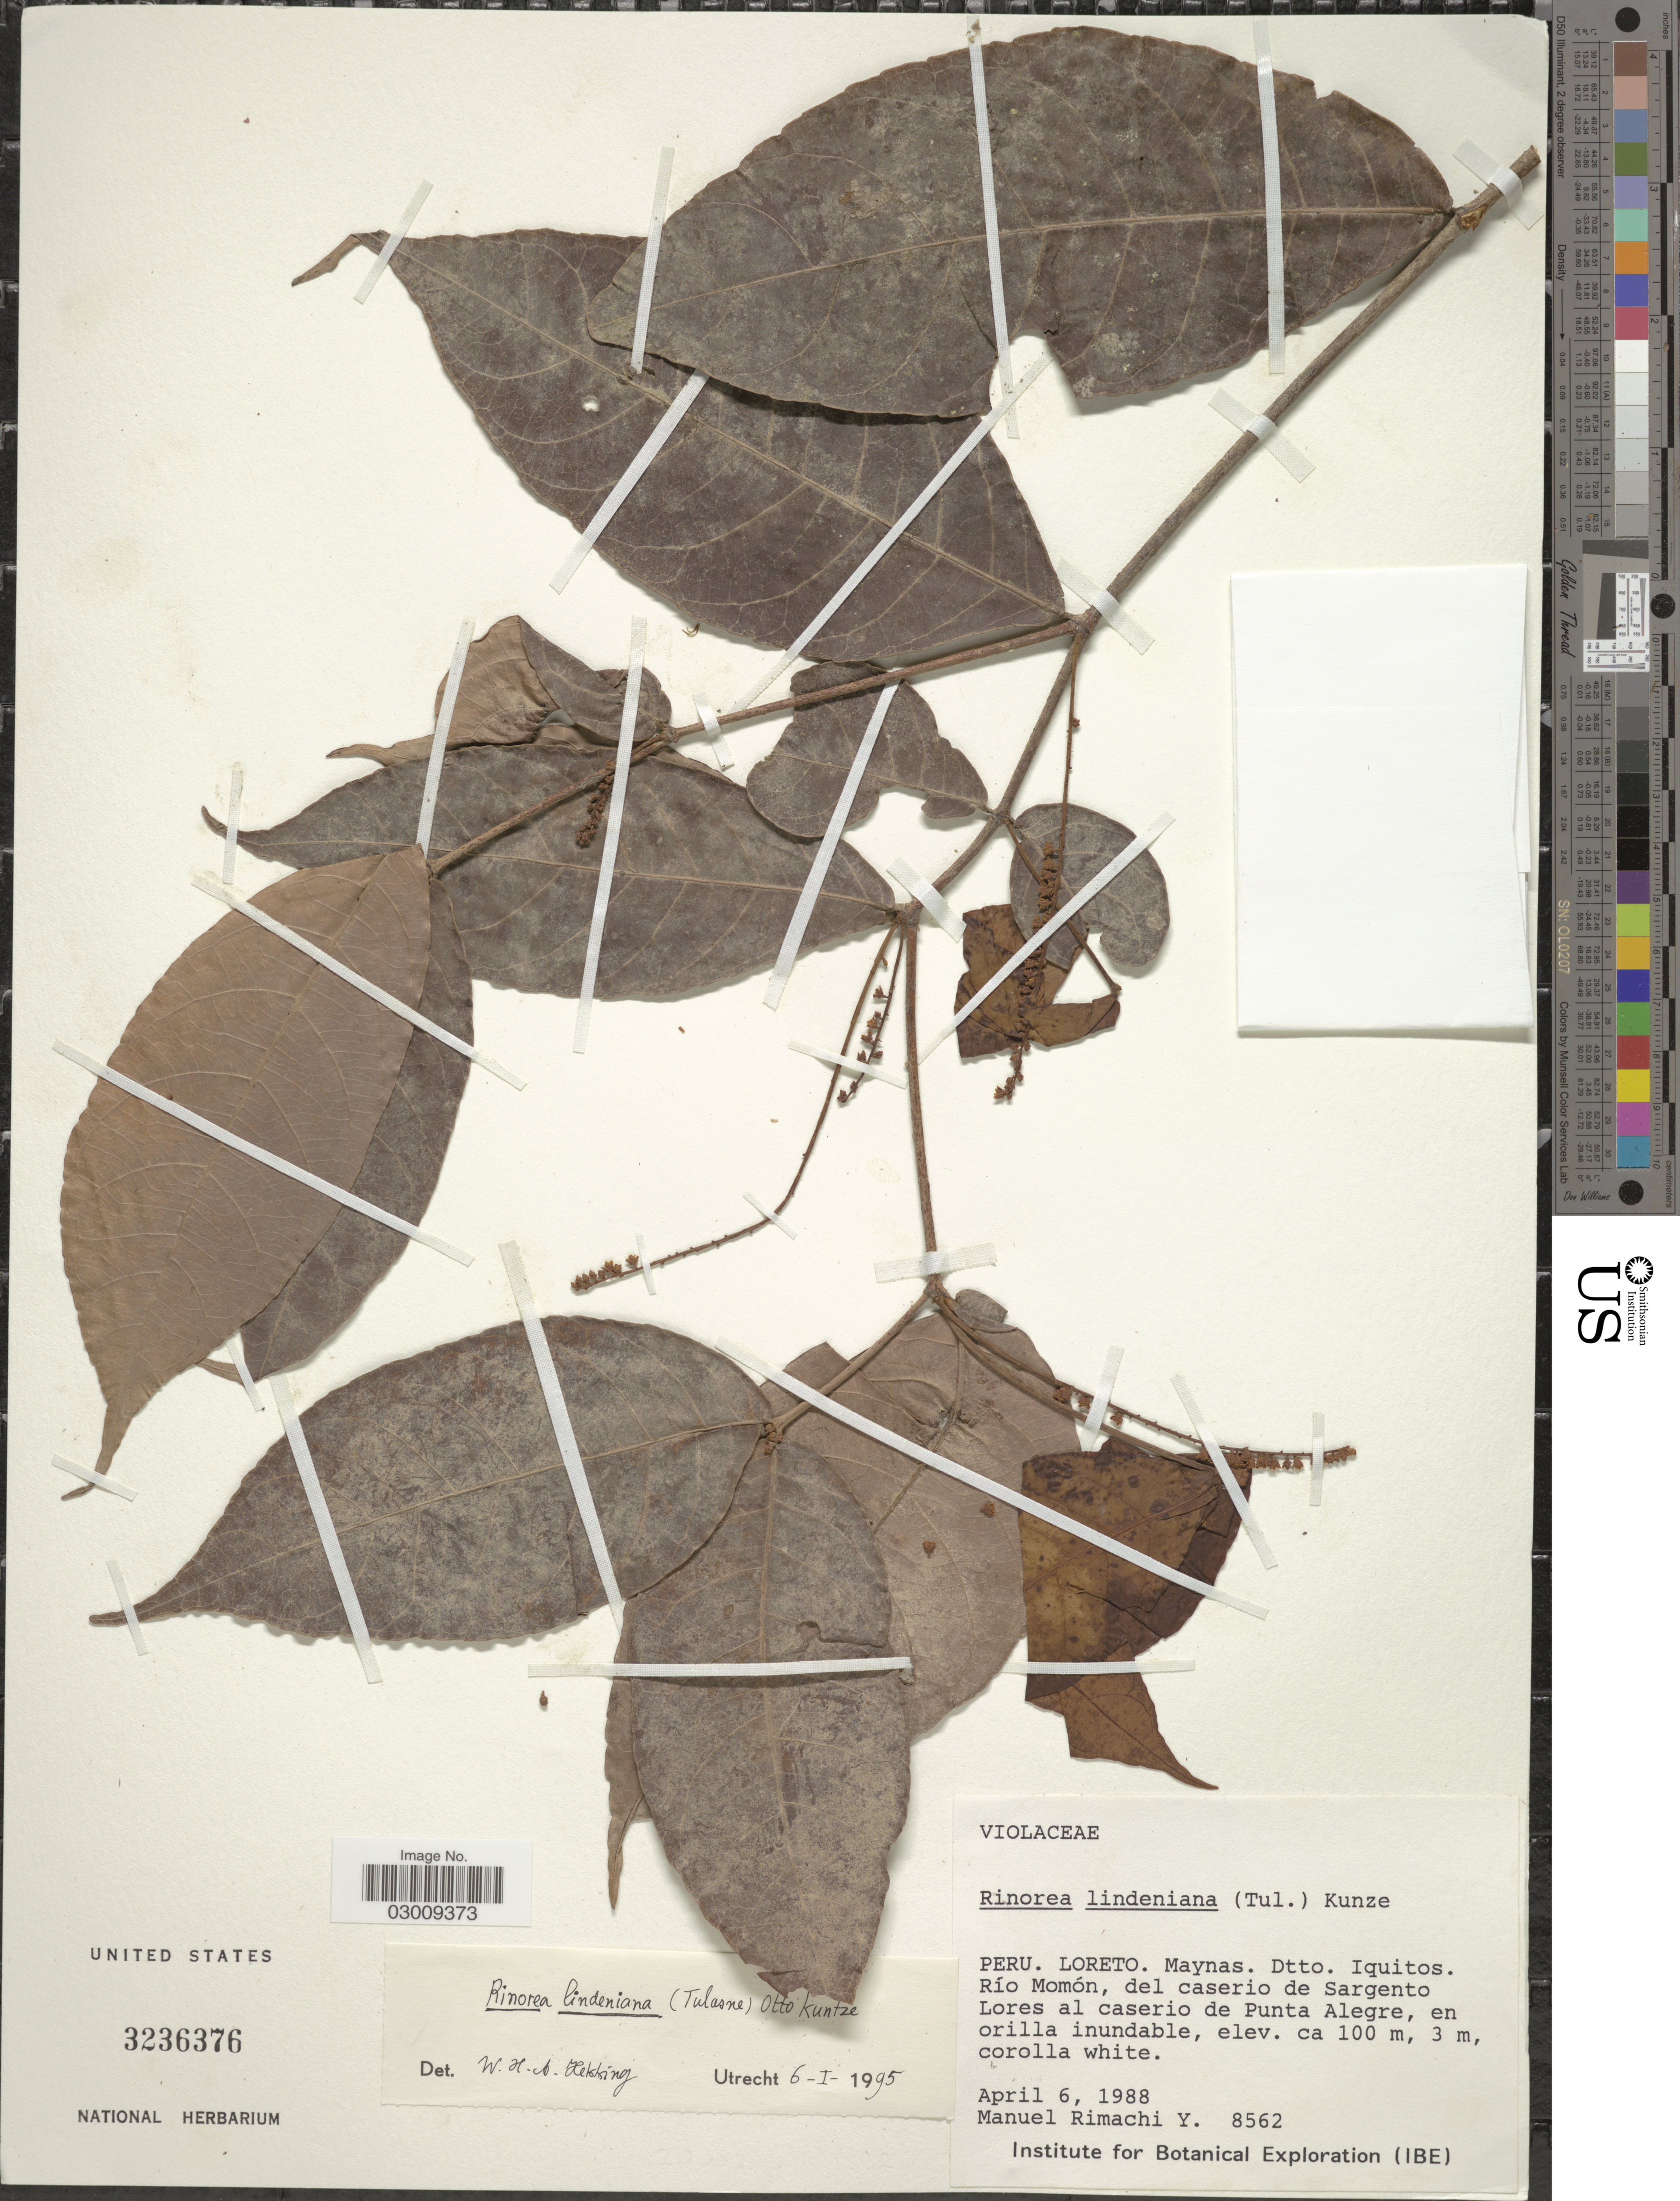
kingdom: Plantae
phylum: Tracheophyta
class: Magnoliopsida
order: Malpighiales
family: Violaceae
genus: Rinorea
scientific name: Rinorea lindeniana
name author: (Tul.) Kuntze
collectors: M. Rimachi Y.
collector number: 8562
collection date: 1988-04-06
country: Peru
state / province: Loreto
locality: Maynas. Dtto. Iquitos. Río Momón, del caserio de Sargento Lores al caserio de Punta Alegre.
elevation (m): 100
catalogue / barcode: US 3236376